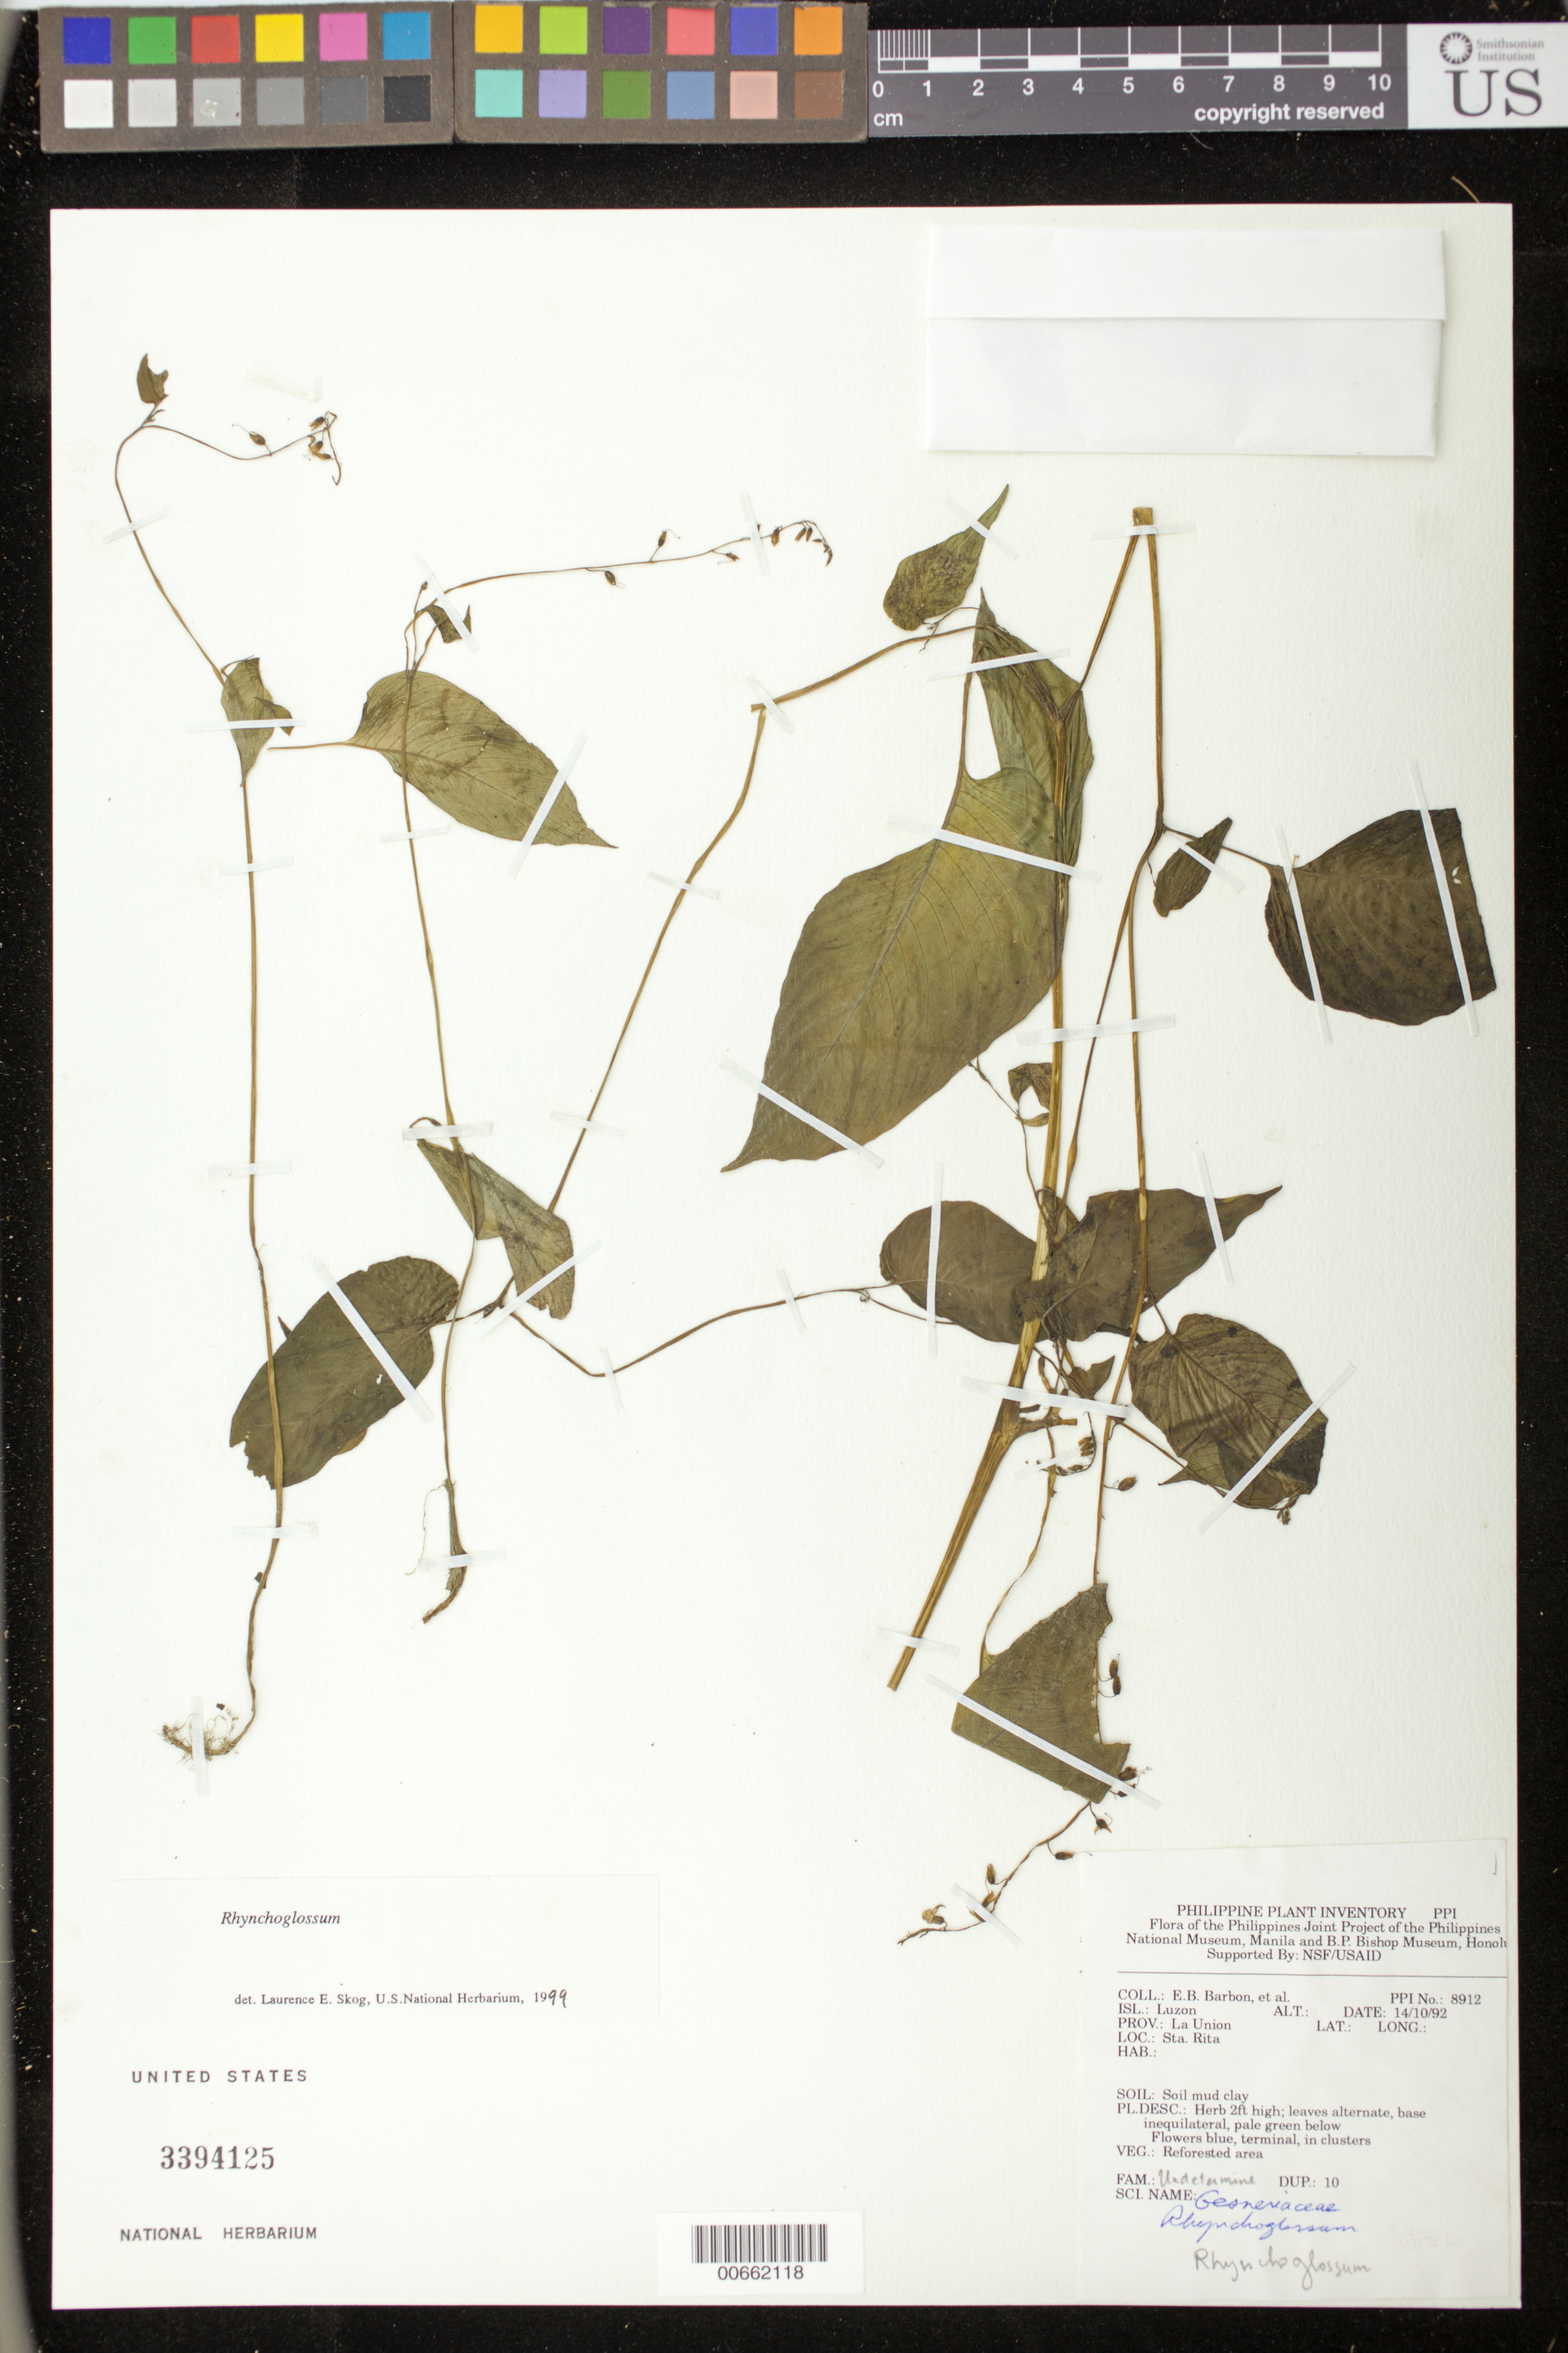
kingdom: Plantae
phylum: Tracheophyta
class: Magnoliopsida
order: Lamiales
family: Gesneriaceae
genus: Rhynchoglossum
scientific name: Rhynchoglossum sp.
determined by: Skog, Laurence E.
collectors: E. Barbon & et al.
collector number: PPI No. 8912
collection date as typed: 14 Oct 1992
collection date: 1992-10-14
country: Philippines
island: Luzon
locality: Prov. La Union; Sta. Rita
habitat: Reforested area; soil mud clay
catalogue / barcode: US 3394125